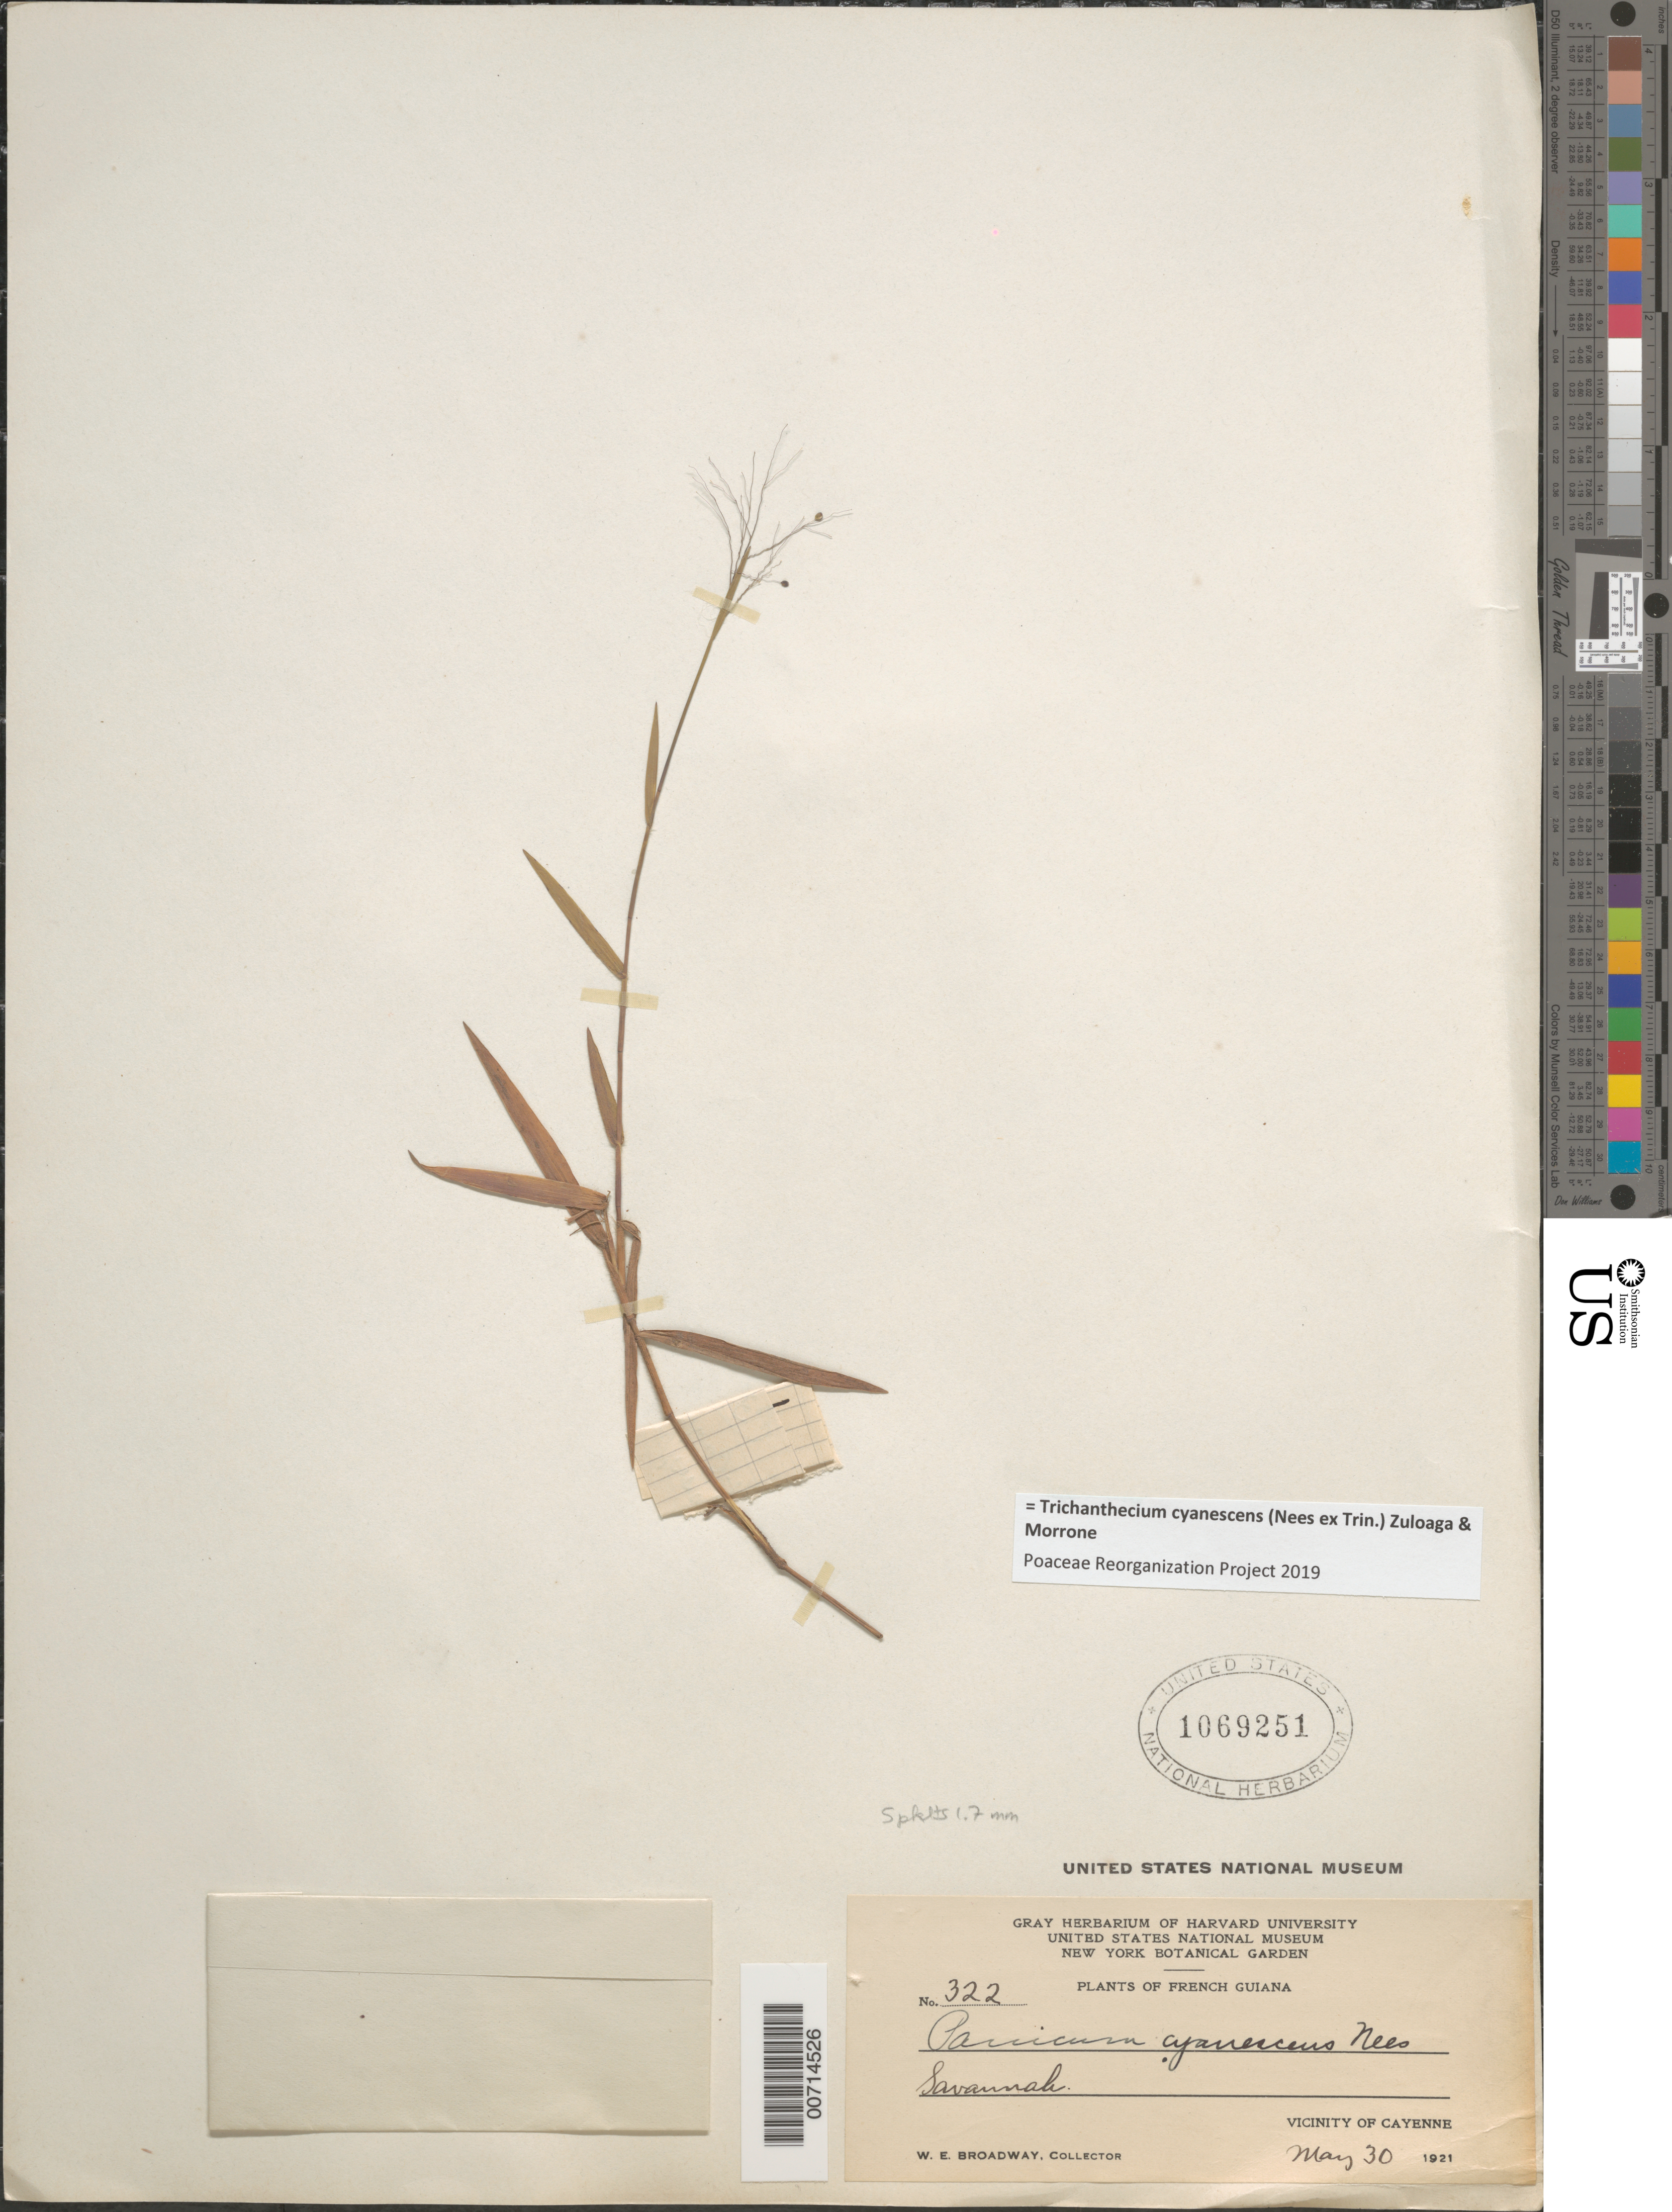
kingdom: Plantae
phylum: Tracheophyta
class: Liliopsida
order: Poales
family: Poaceae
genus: Trichanthecium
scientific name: Trichanthecium cyanescens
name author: (Nees ex Trin.) Zuloaga & Morrone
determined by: Poaceae Reorganization Project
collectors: W. E. Broadway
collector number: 322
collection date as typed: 30-May-21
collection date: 1921-05-30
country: French Guiana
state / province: Cayenne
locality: Cayenne, vic.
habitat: Savanna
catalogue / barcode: US 1069251